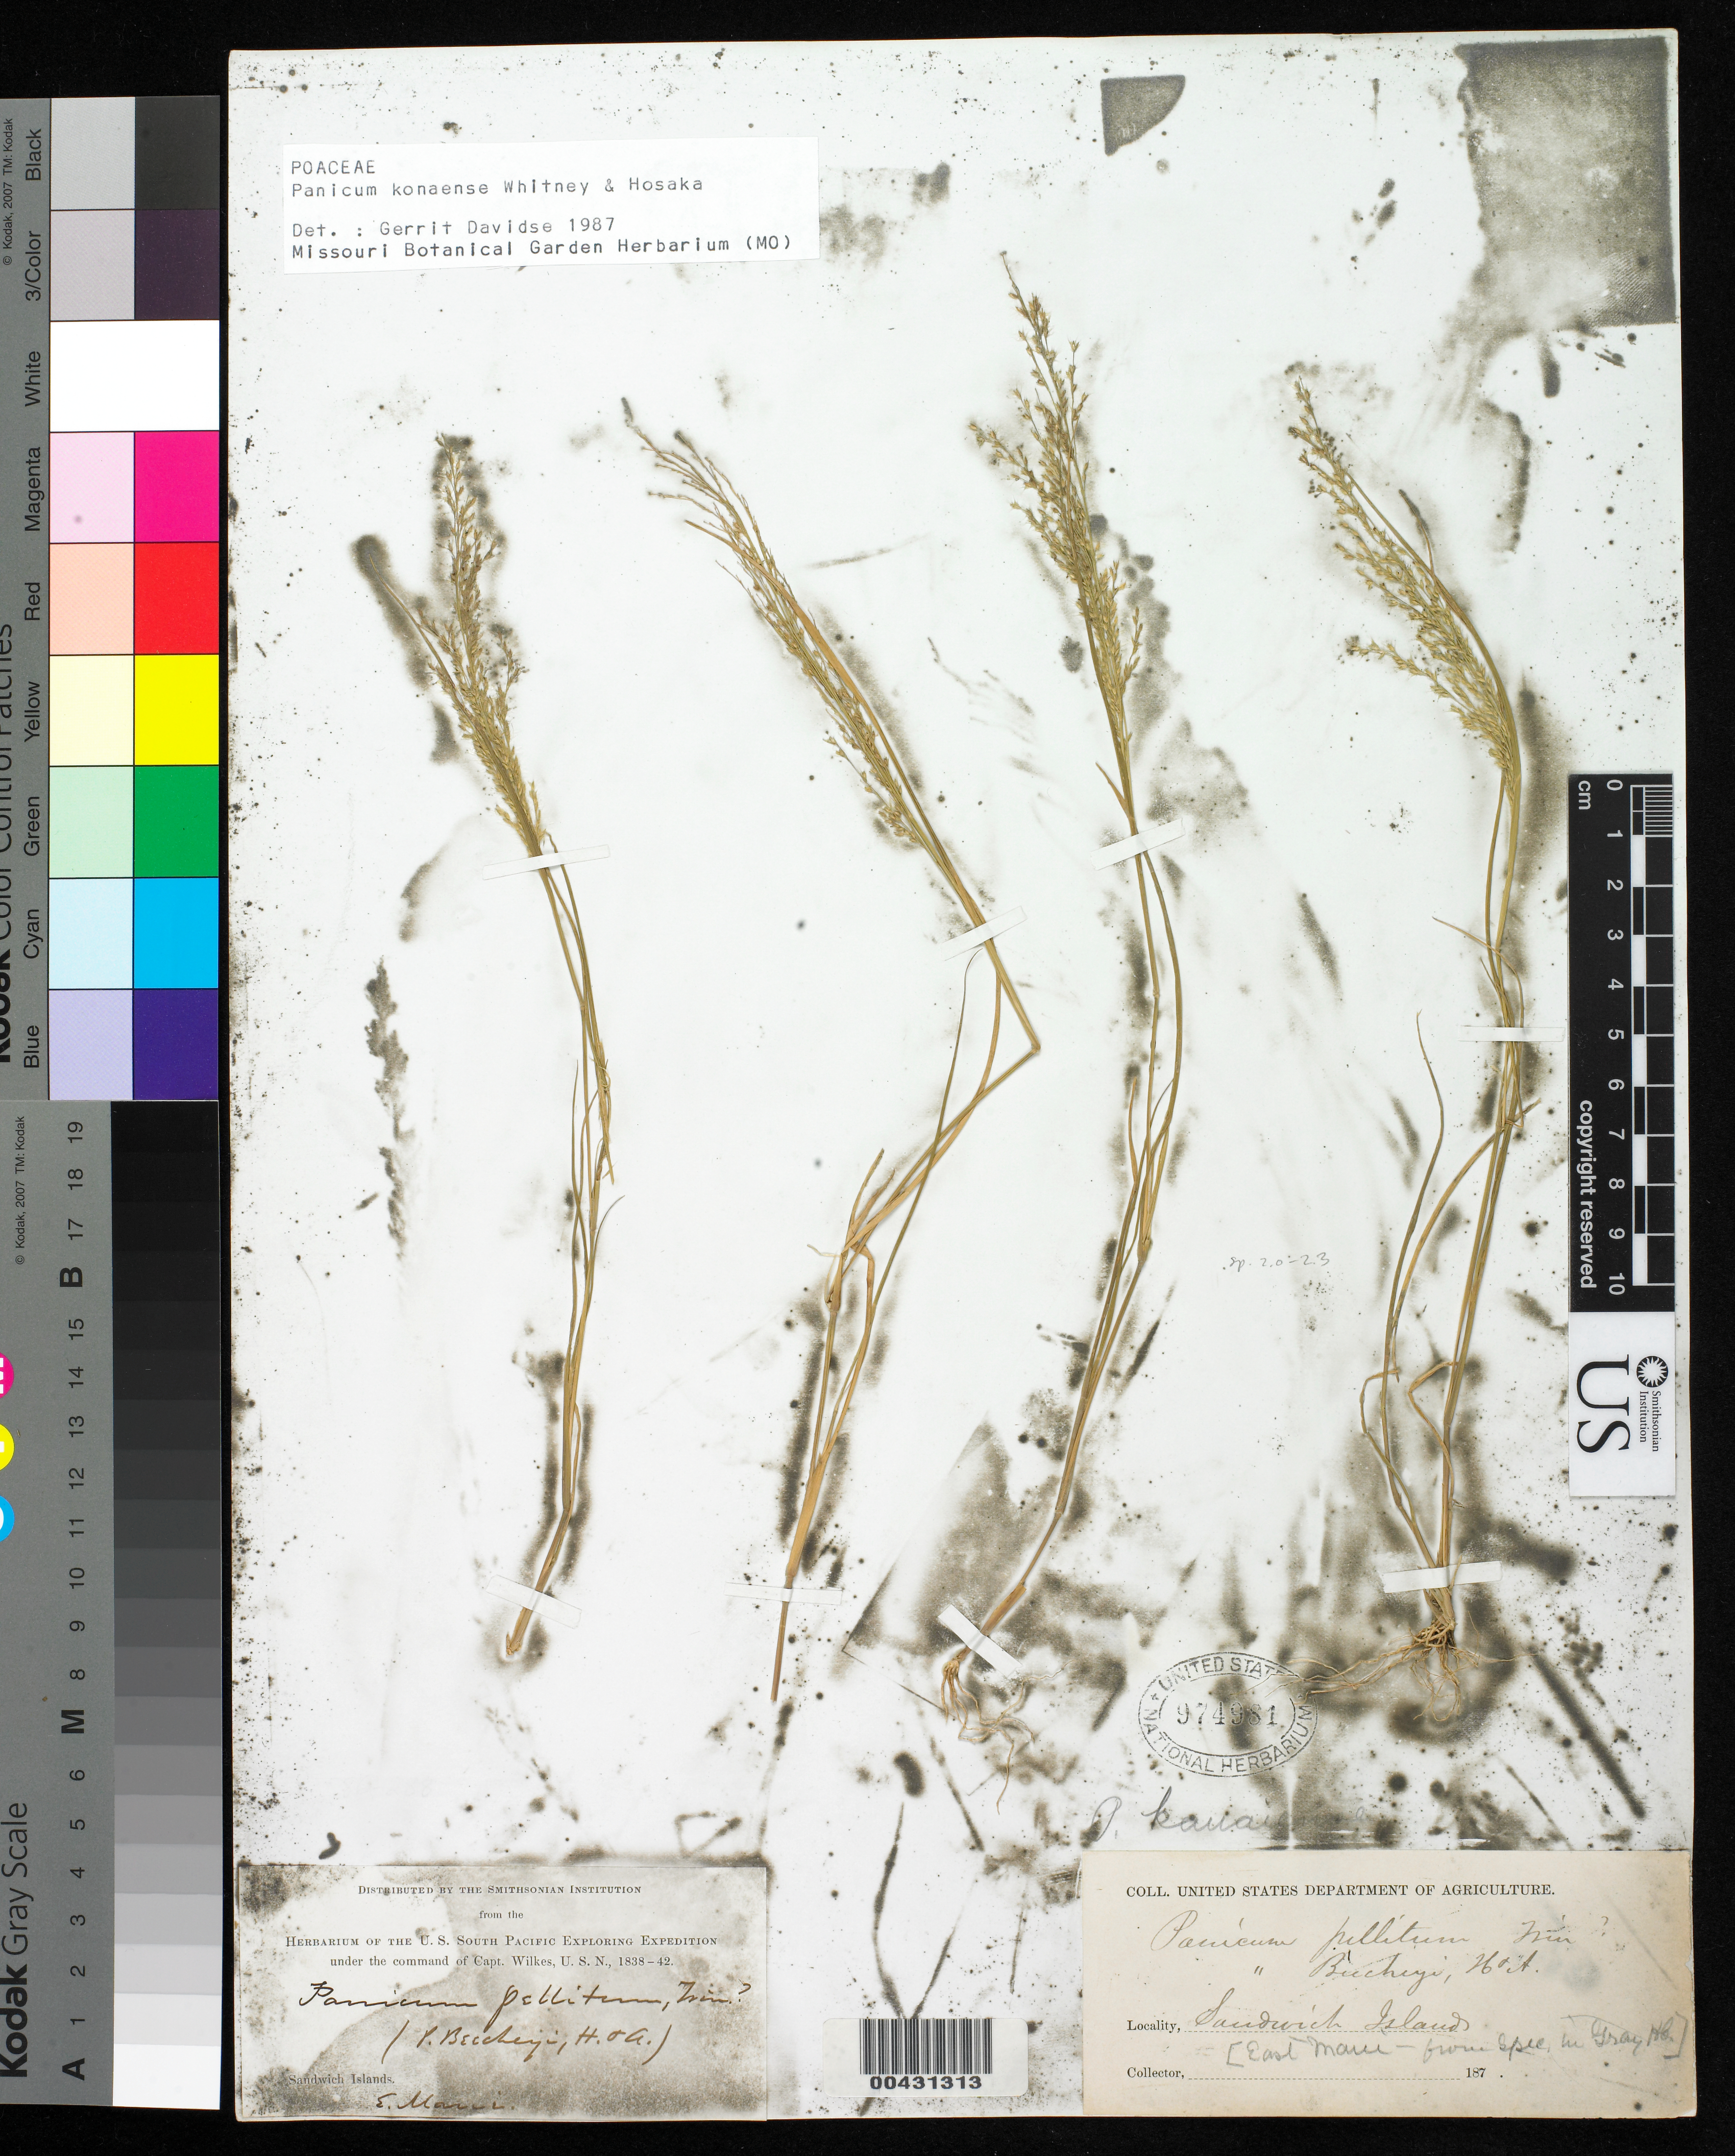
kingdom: Plantae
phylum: Tracheophyta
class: Liliopsida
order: Poales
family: Poaceae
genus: Panicum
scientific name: Panicum konaense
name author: Whitney & Hosaka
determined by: Davidse, Gerrit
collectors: Wilkes Explor. Exped.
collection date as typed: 1838 to -- --- 1842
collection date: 1838/1842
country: United States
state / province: Hawaii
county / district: Maui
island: Maui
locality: E Maui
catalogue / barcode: US 974681